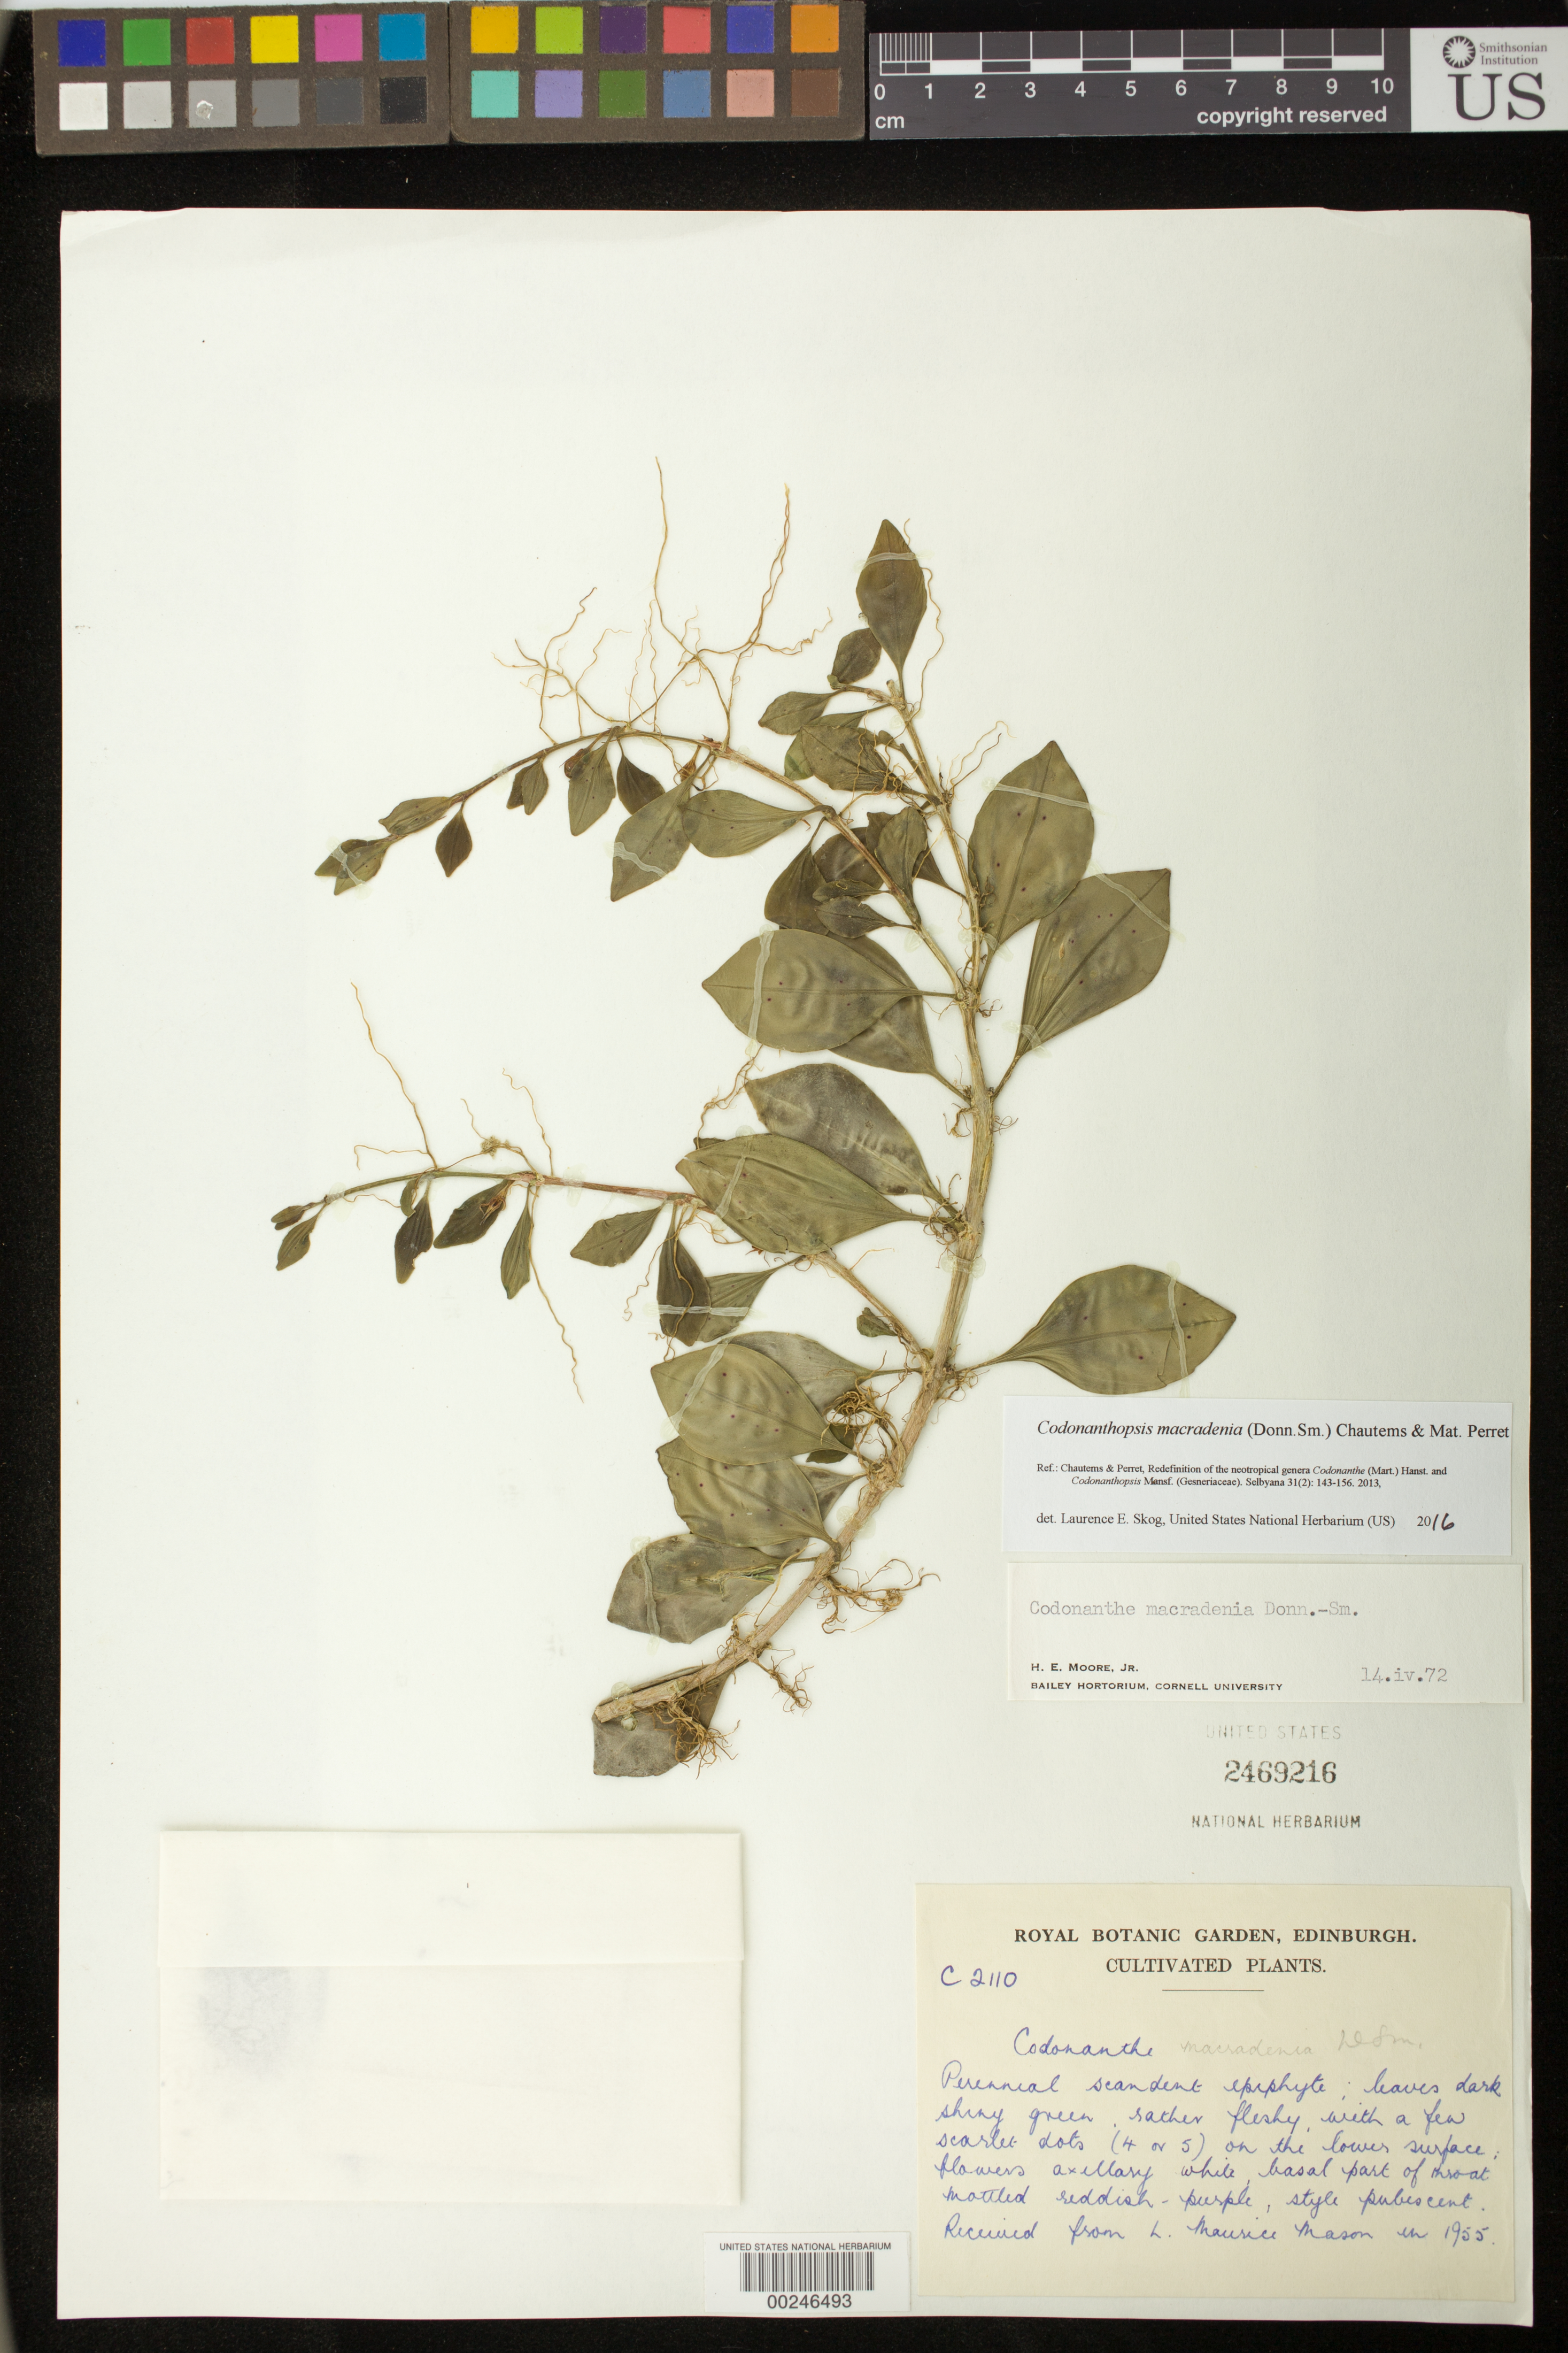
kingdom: Plantae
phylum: Tracheophyta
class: Magnoliopsida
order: Lamiales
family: Gesneriaceae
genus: Codonanthopsis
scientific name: Codonanthopsis macradenia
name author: (Donn. Sm.) Chautems & Mat.Perret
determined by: Skog, Laurence E.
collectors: RBG Edinburgh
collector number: C. 2110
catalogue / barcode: US 2469216